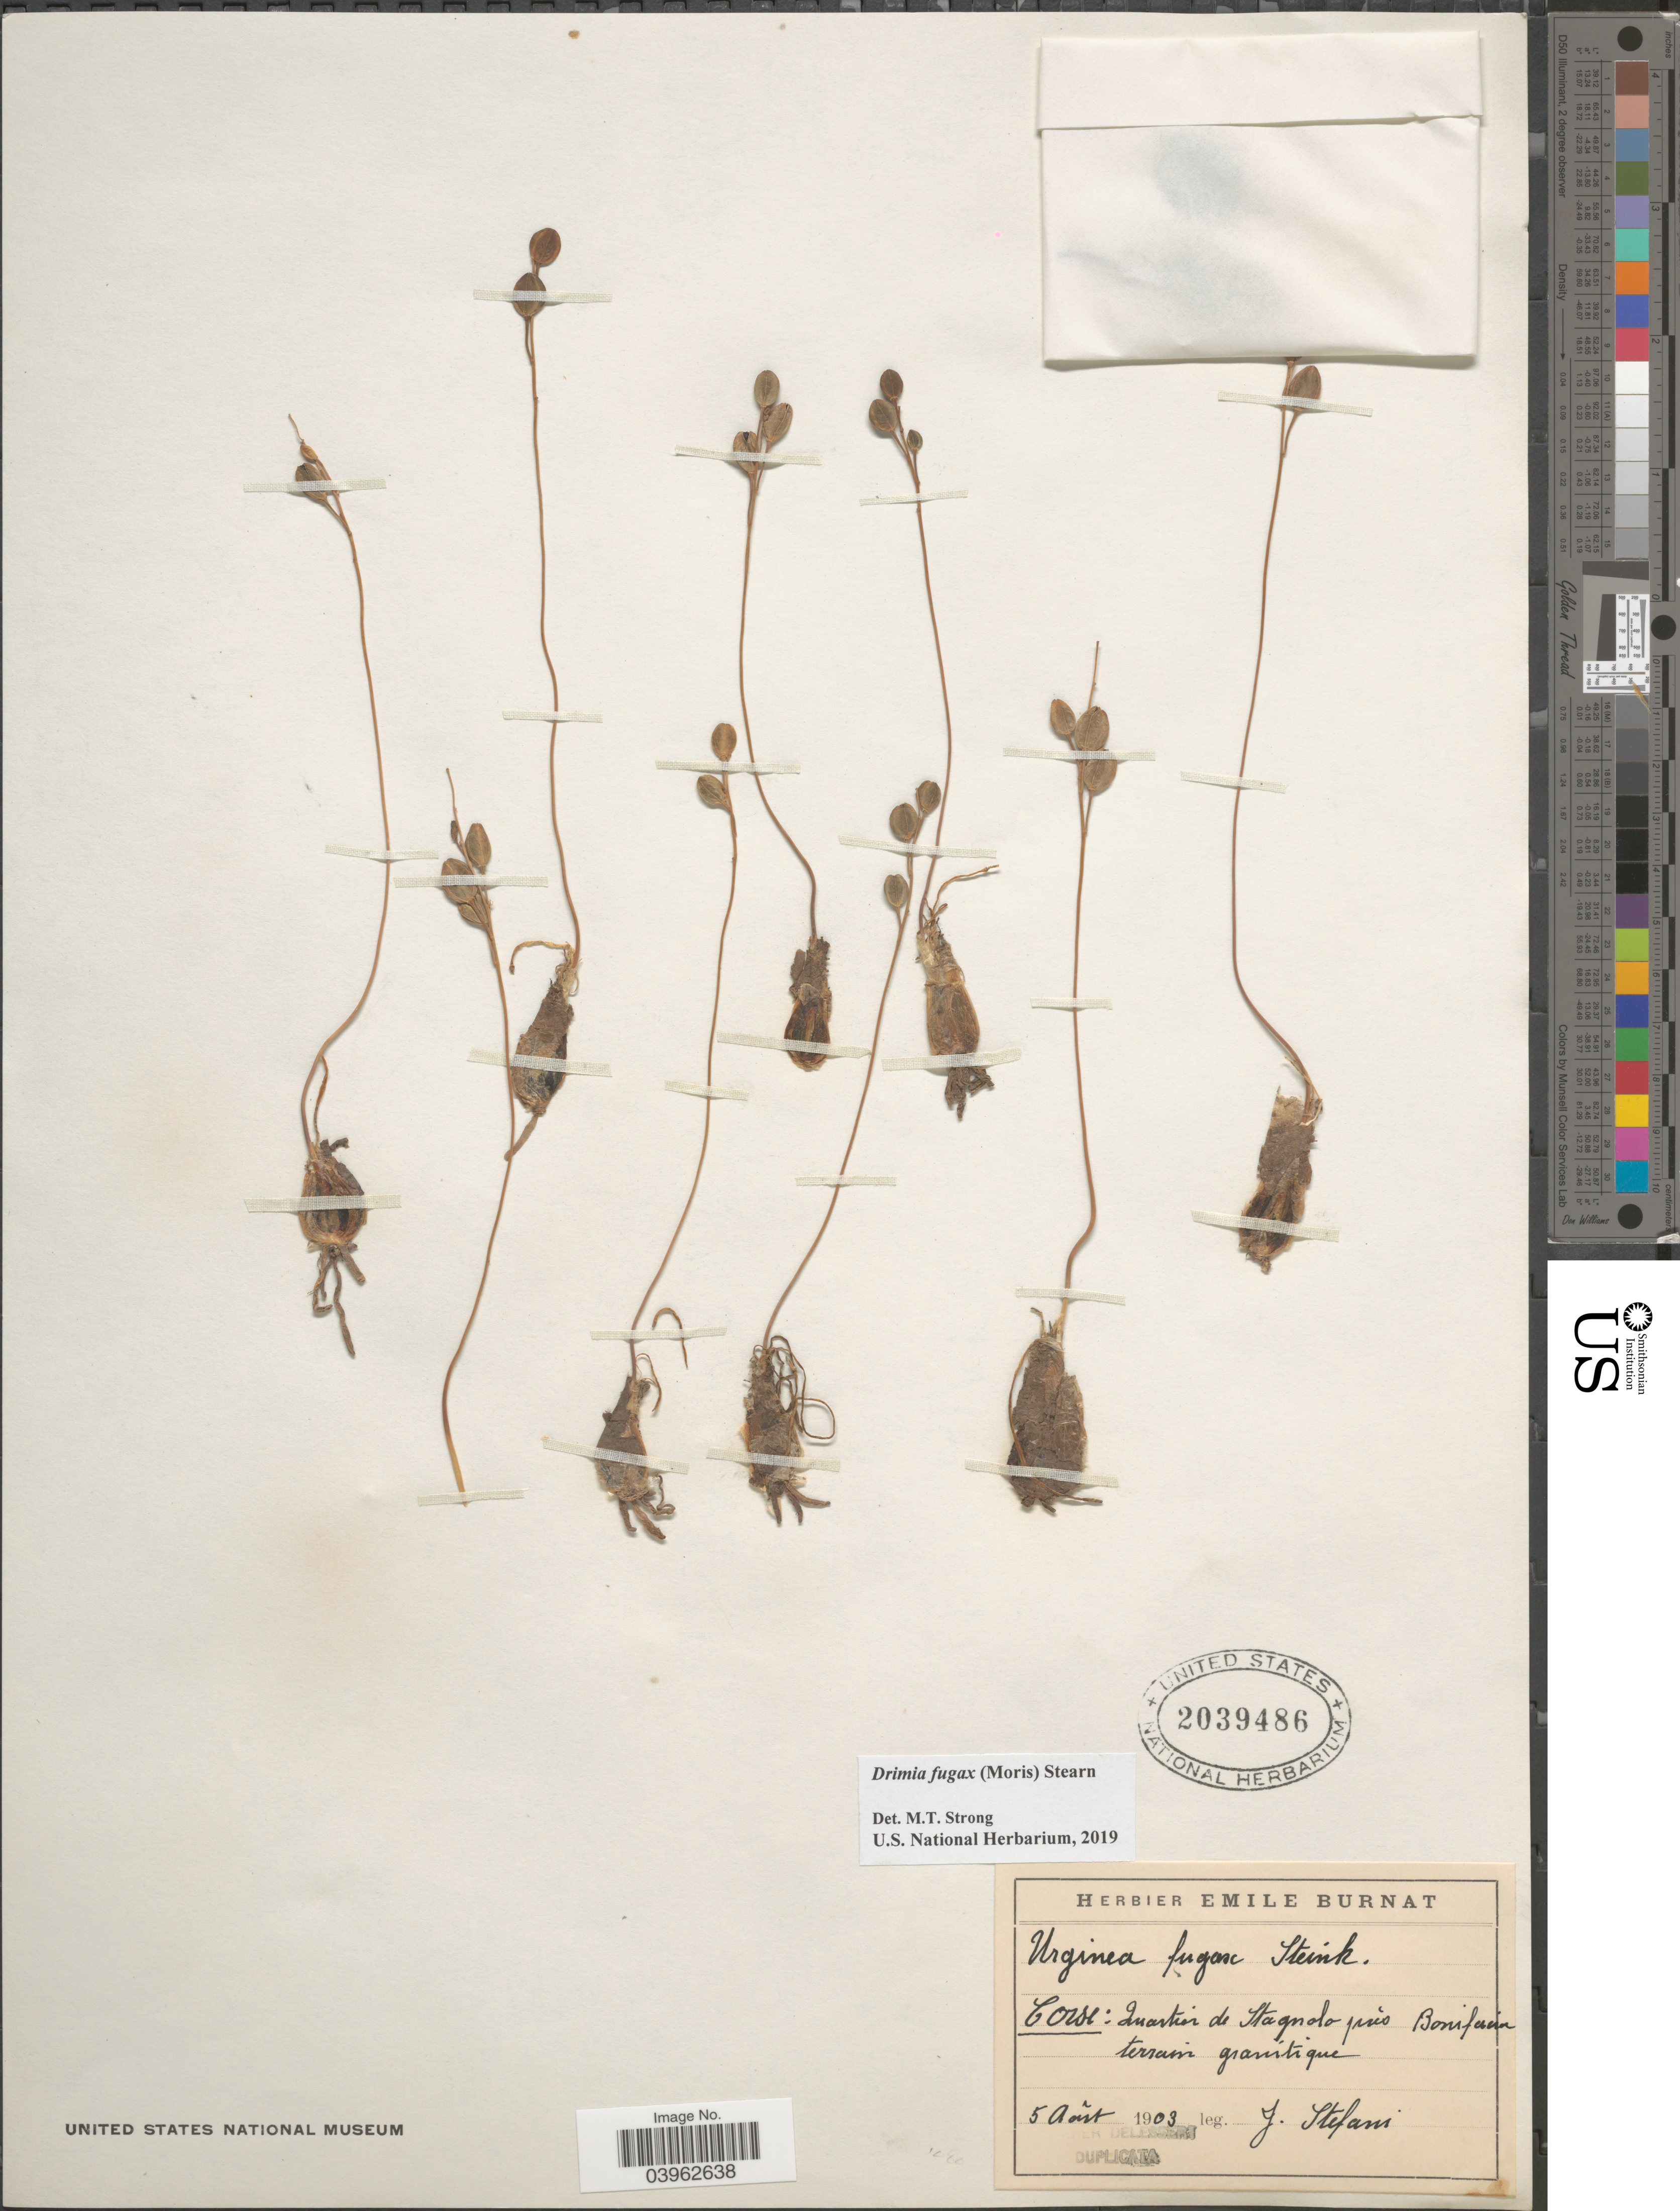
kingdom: Plantae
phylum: Tracheophyta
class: Liliopsida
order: Asparagales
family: Asparagaceae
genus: Drimia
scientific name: Drimia fugax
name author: (Moris) Stearn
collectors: J. Stefani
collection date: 1903-08-05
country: France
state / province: Corsica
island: Corse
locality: Imartier de Stagnolo prés Bonifacio terrain granitique.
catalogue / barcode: US 2039486